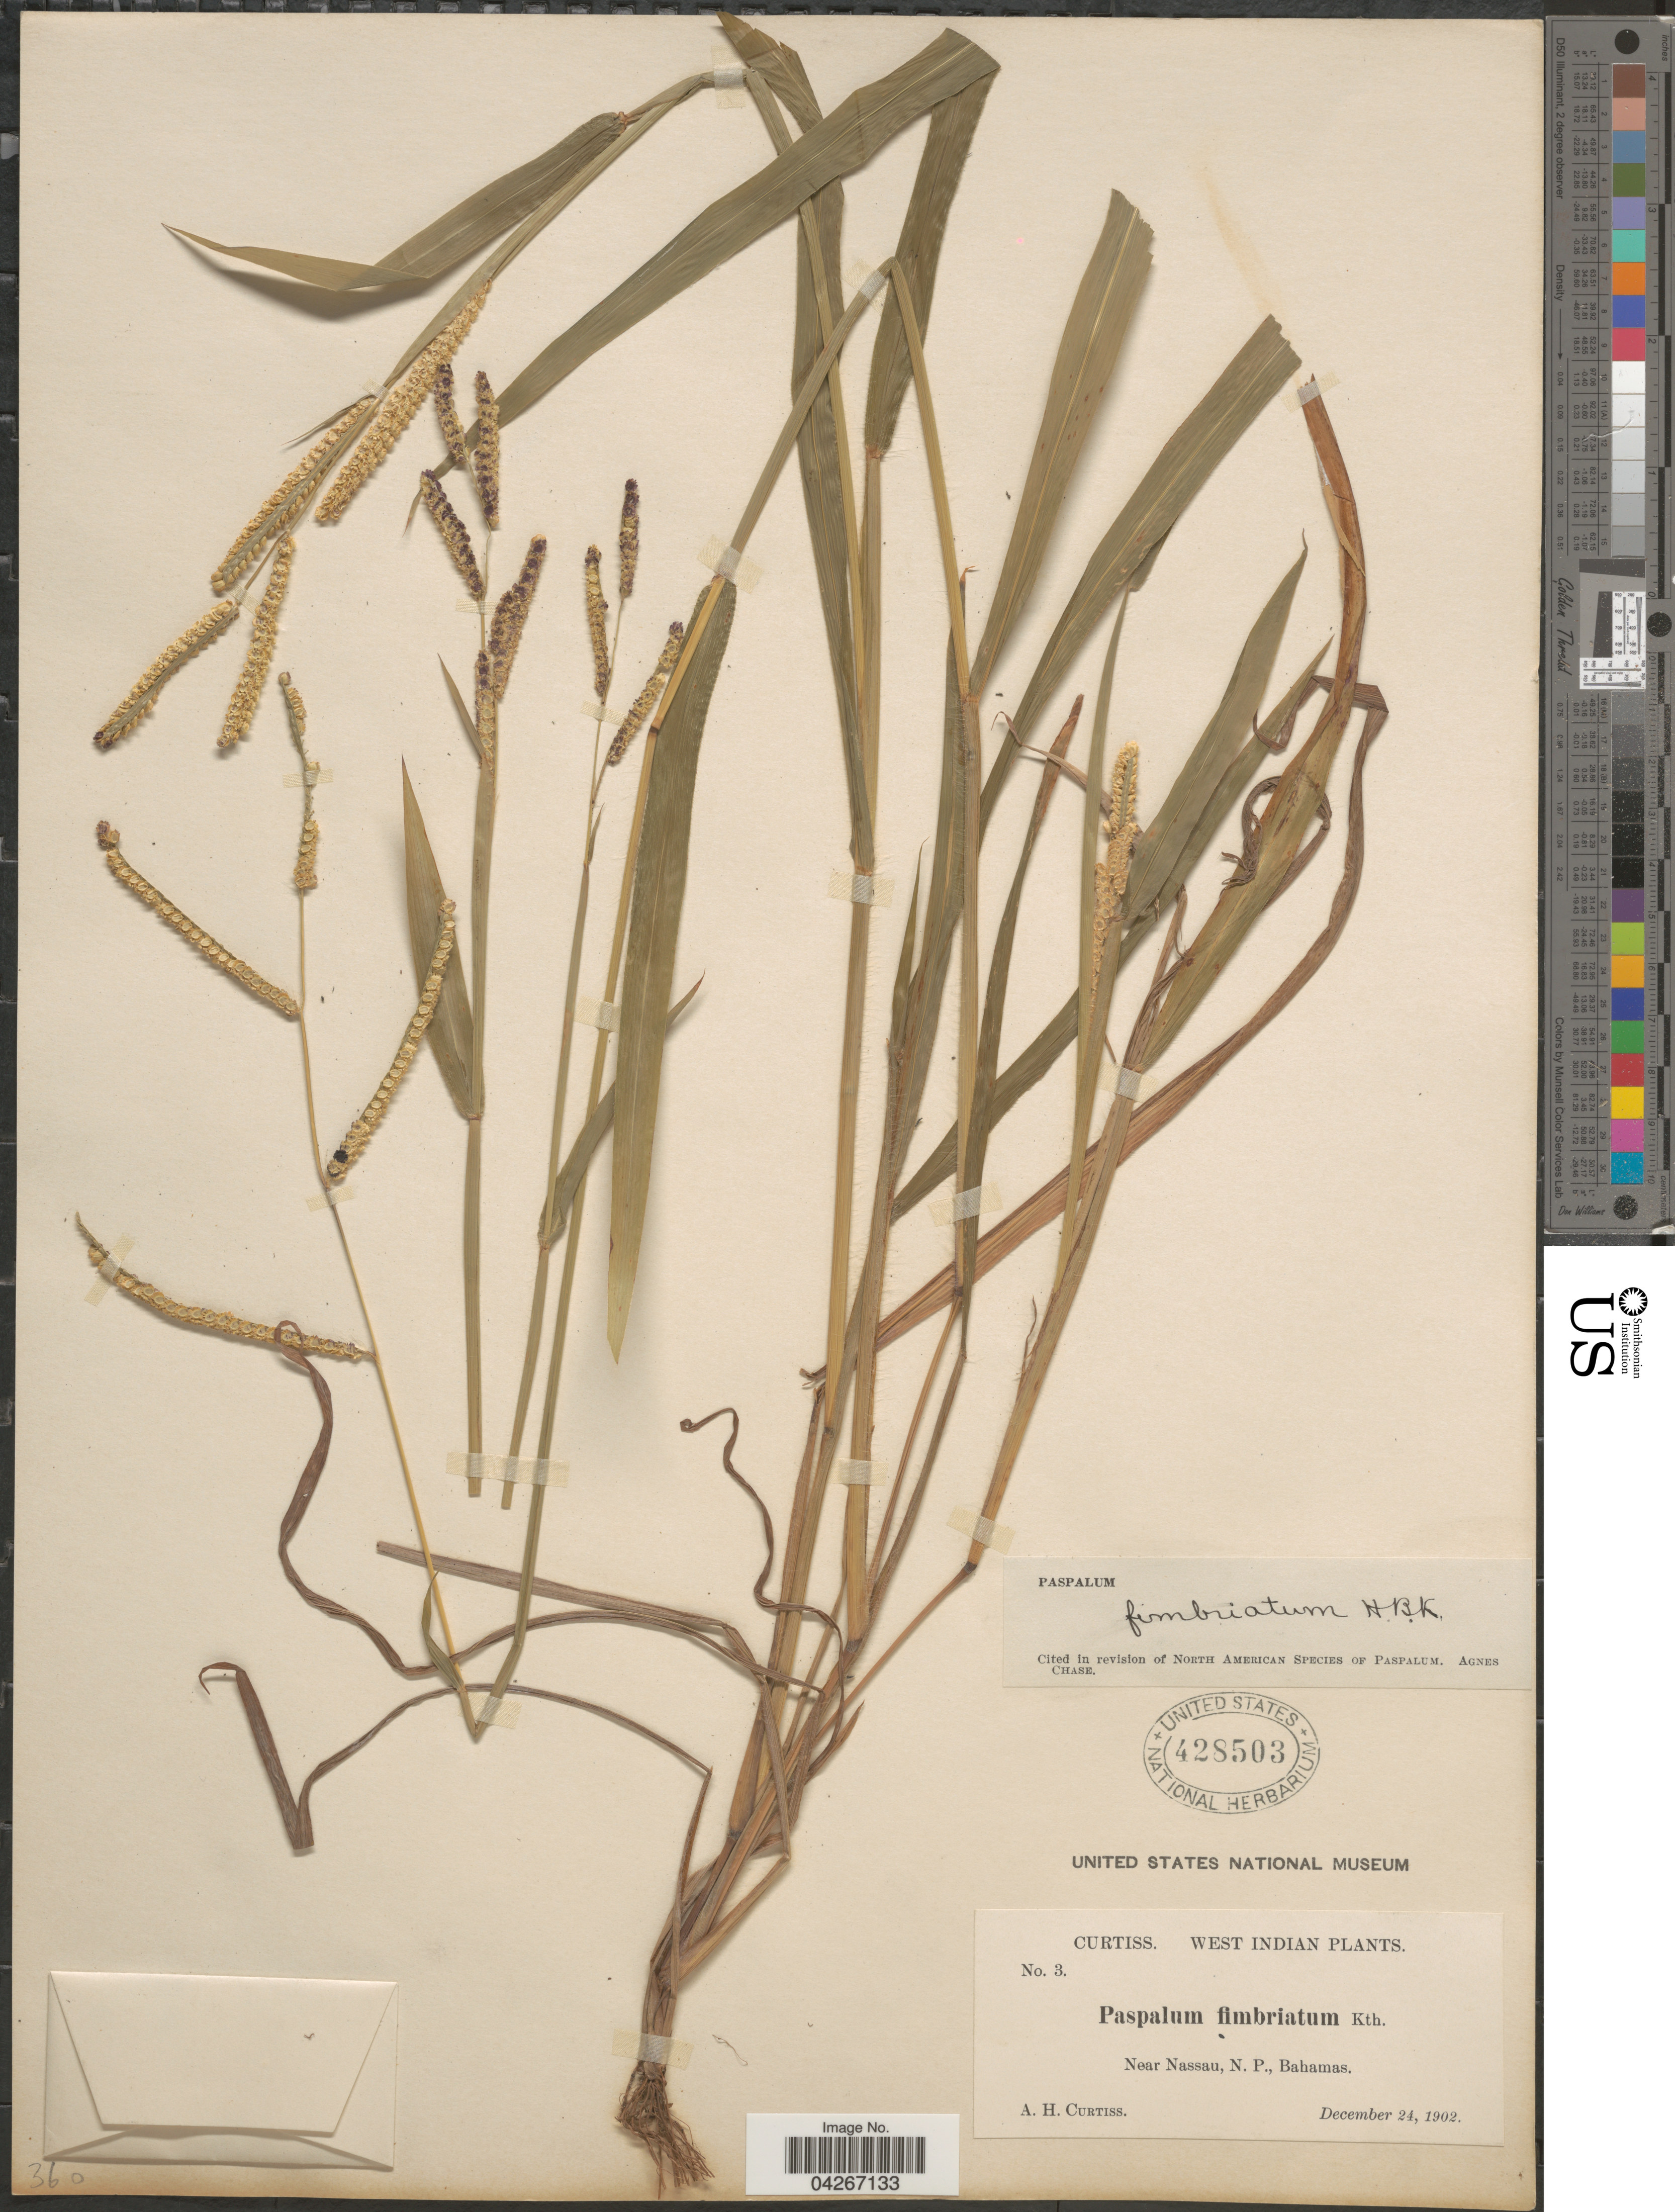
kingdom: Plantae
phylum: Tracheophyta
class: Liliopsida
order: Poales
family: Poaceae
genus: Paspalum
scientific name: Paspalum fimbriatum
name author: Kunth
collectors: A. H. Curtiss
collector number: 3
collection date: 1902-12-24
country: Bahamas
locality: Near Nassau, N. P.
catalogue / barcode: US 428503